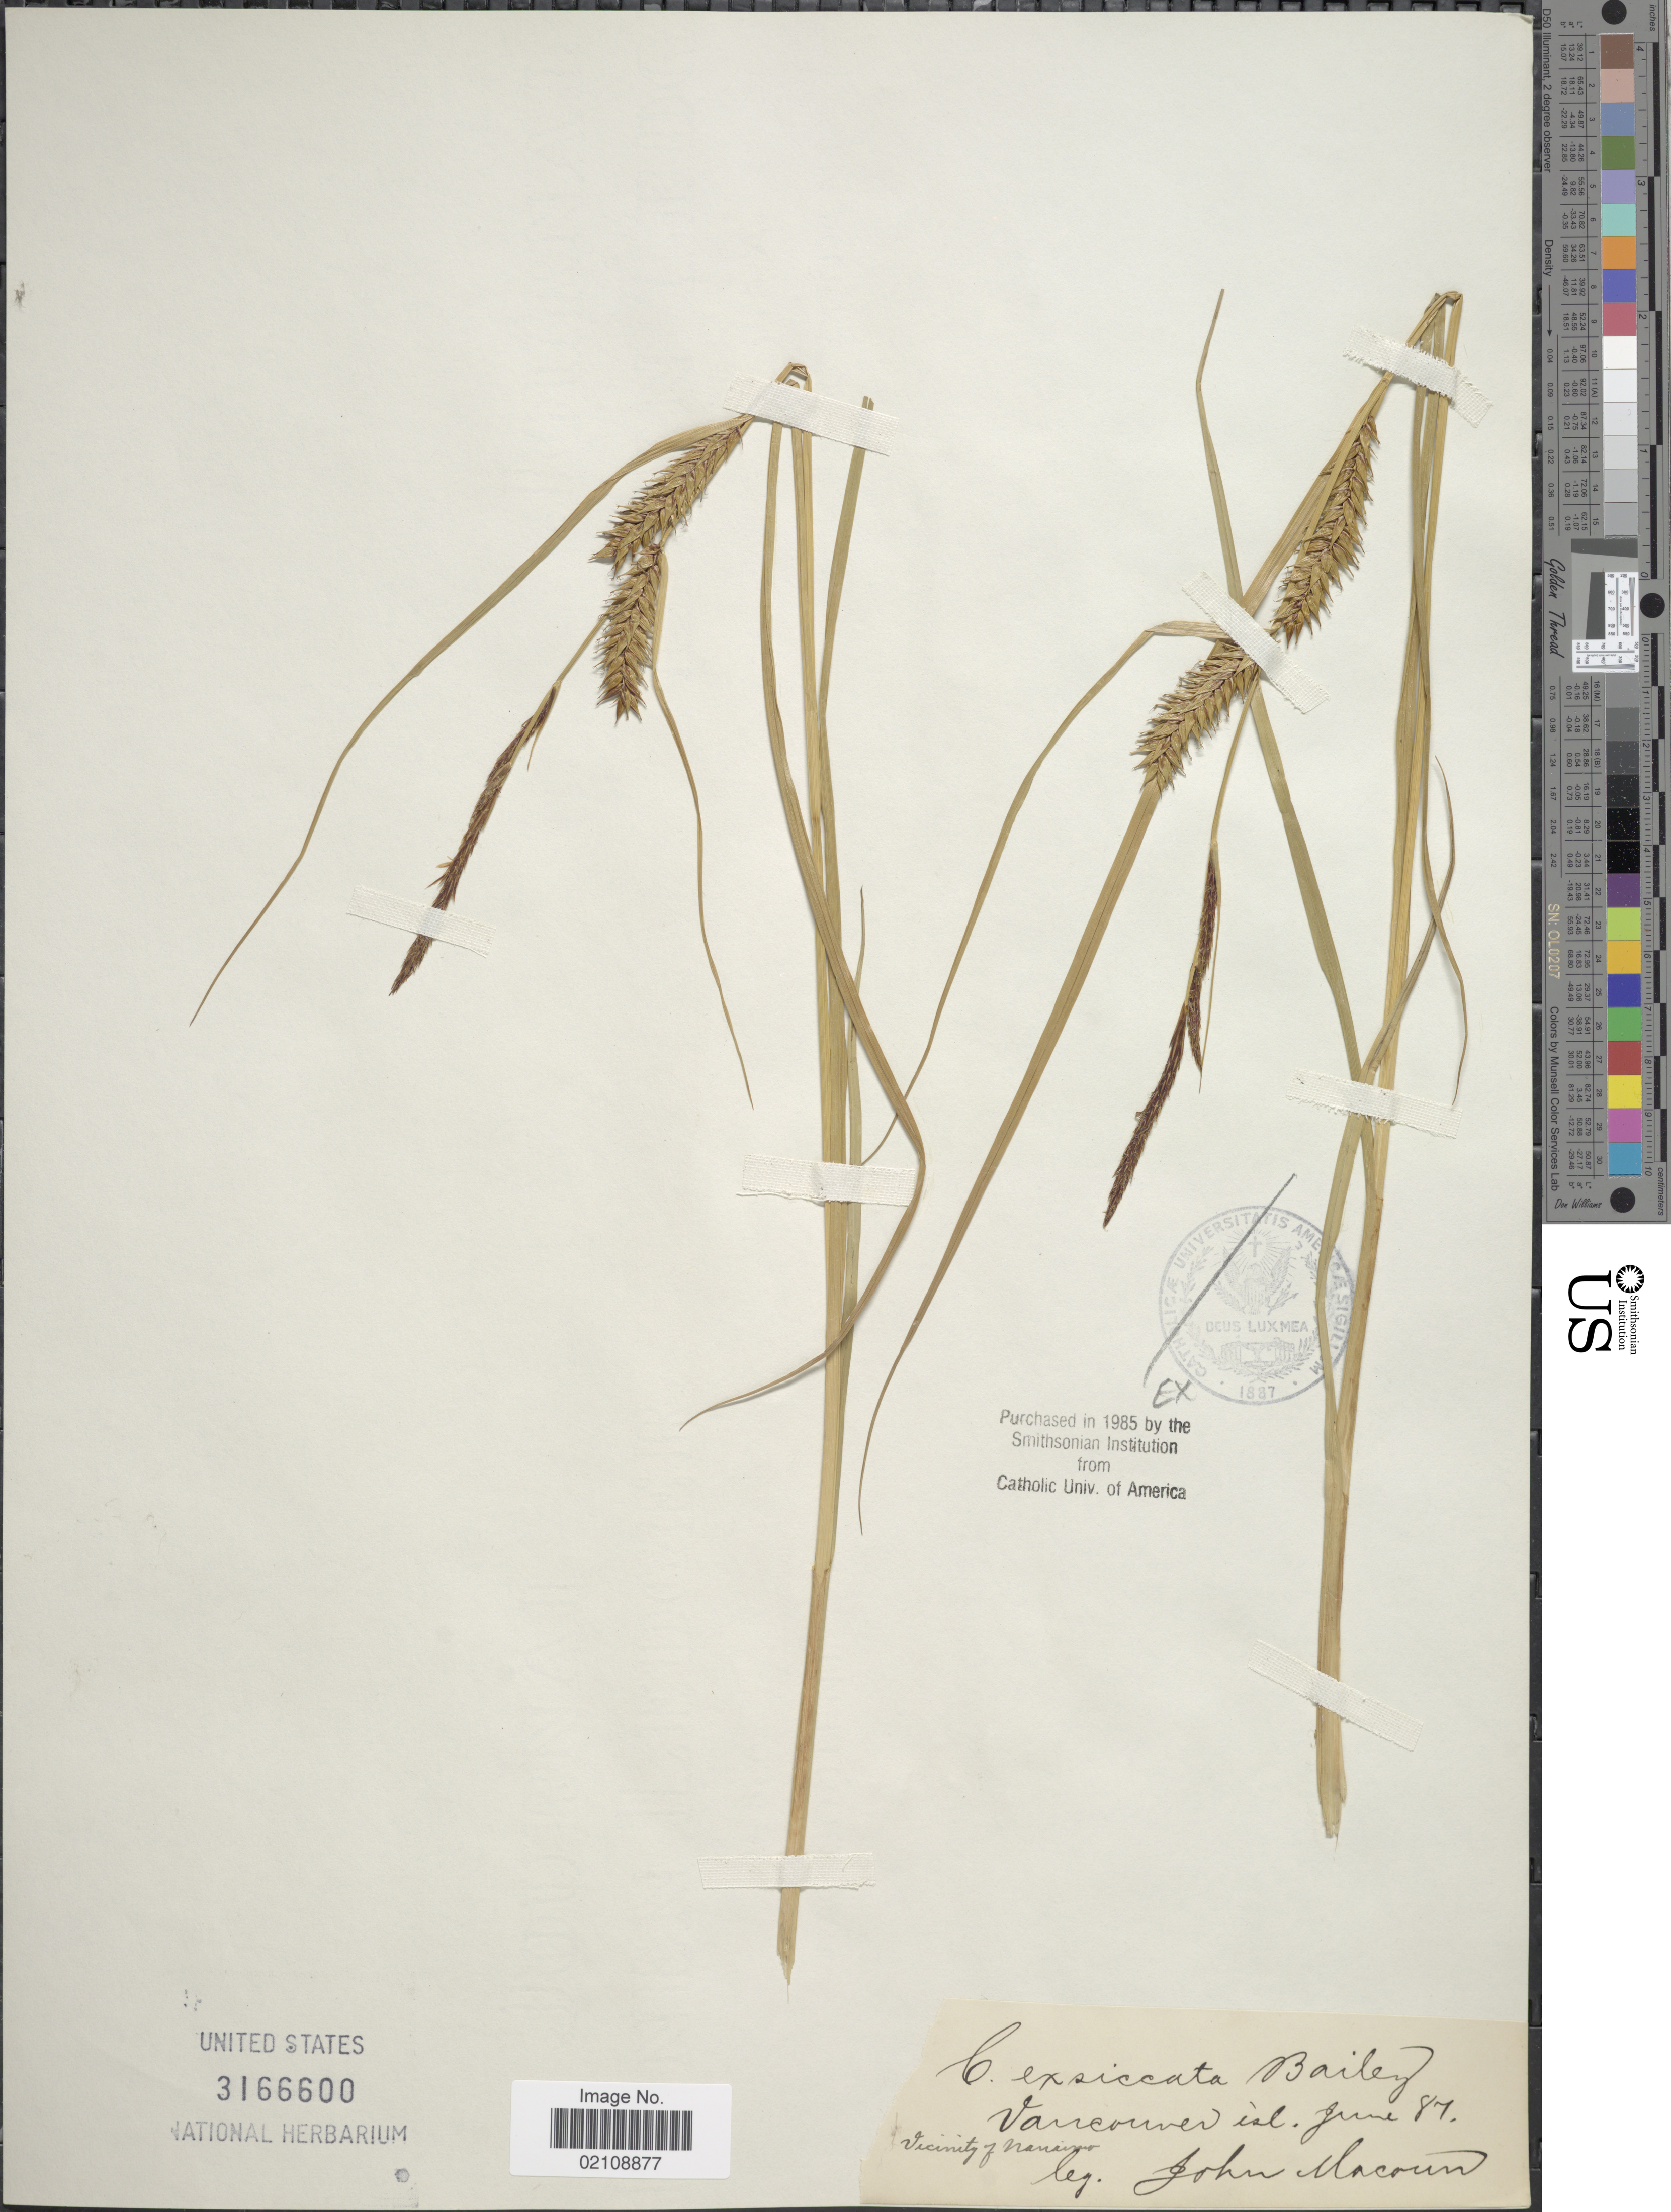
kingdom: Plantae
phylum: Tracheophyta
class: Liliopsida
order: Poales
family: Cyperaceae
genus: Carex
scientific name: Carex exsiccata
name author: L.H. Bailey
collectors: J. Macoun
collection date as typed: Transcribed d/m/y: /6/87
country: Canada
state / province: British Columbia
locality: Vancouver Isl., Vicinity of Nanaimo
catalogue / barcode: US 3166600